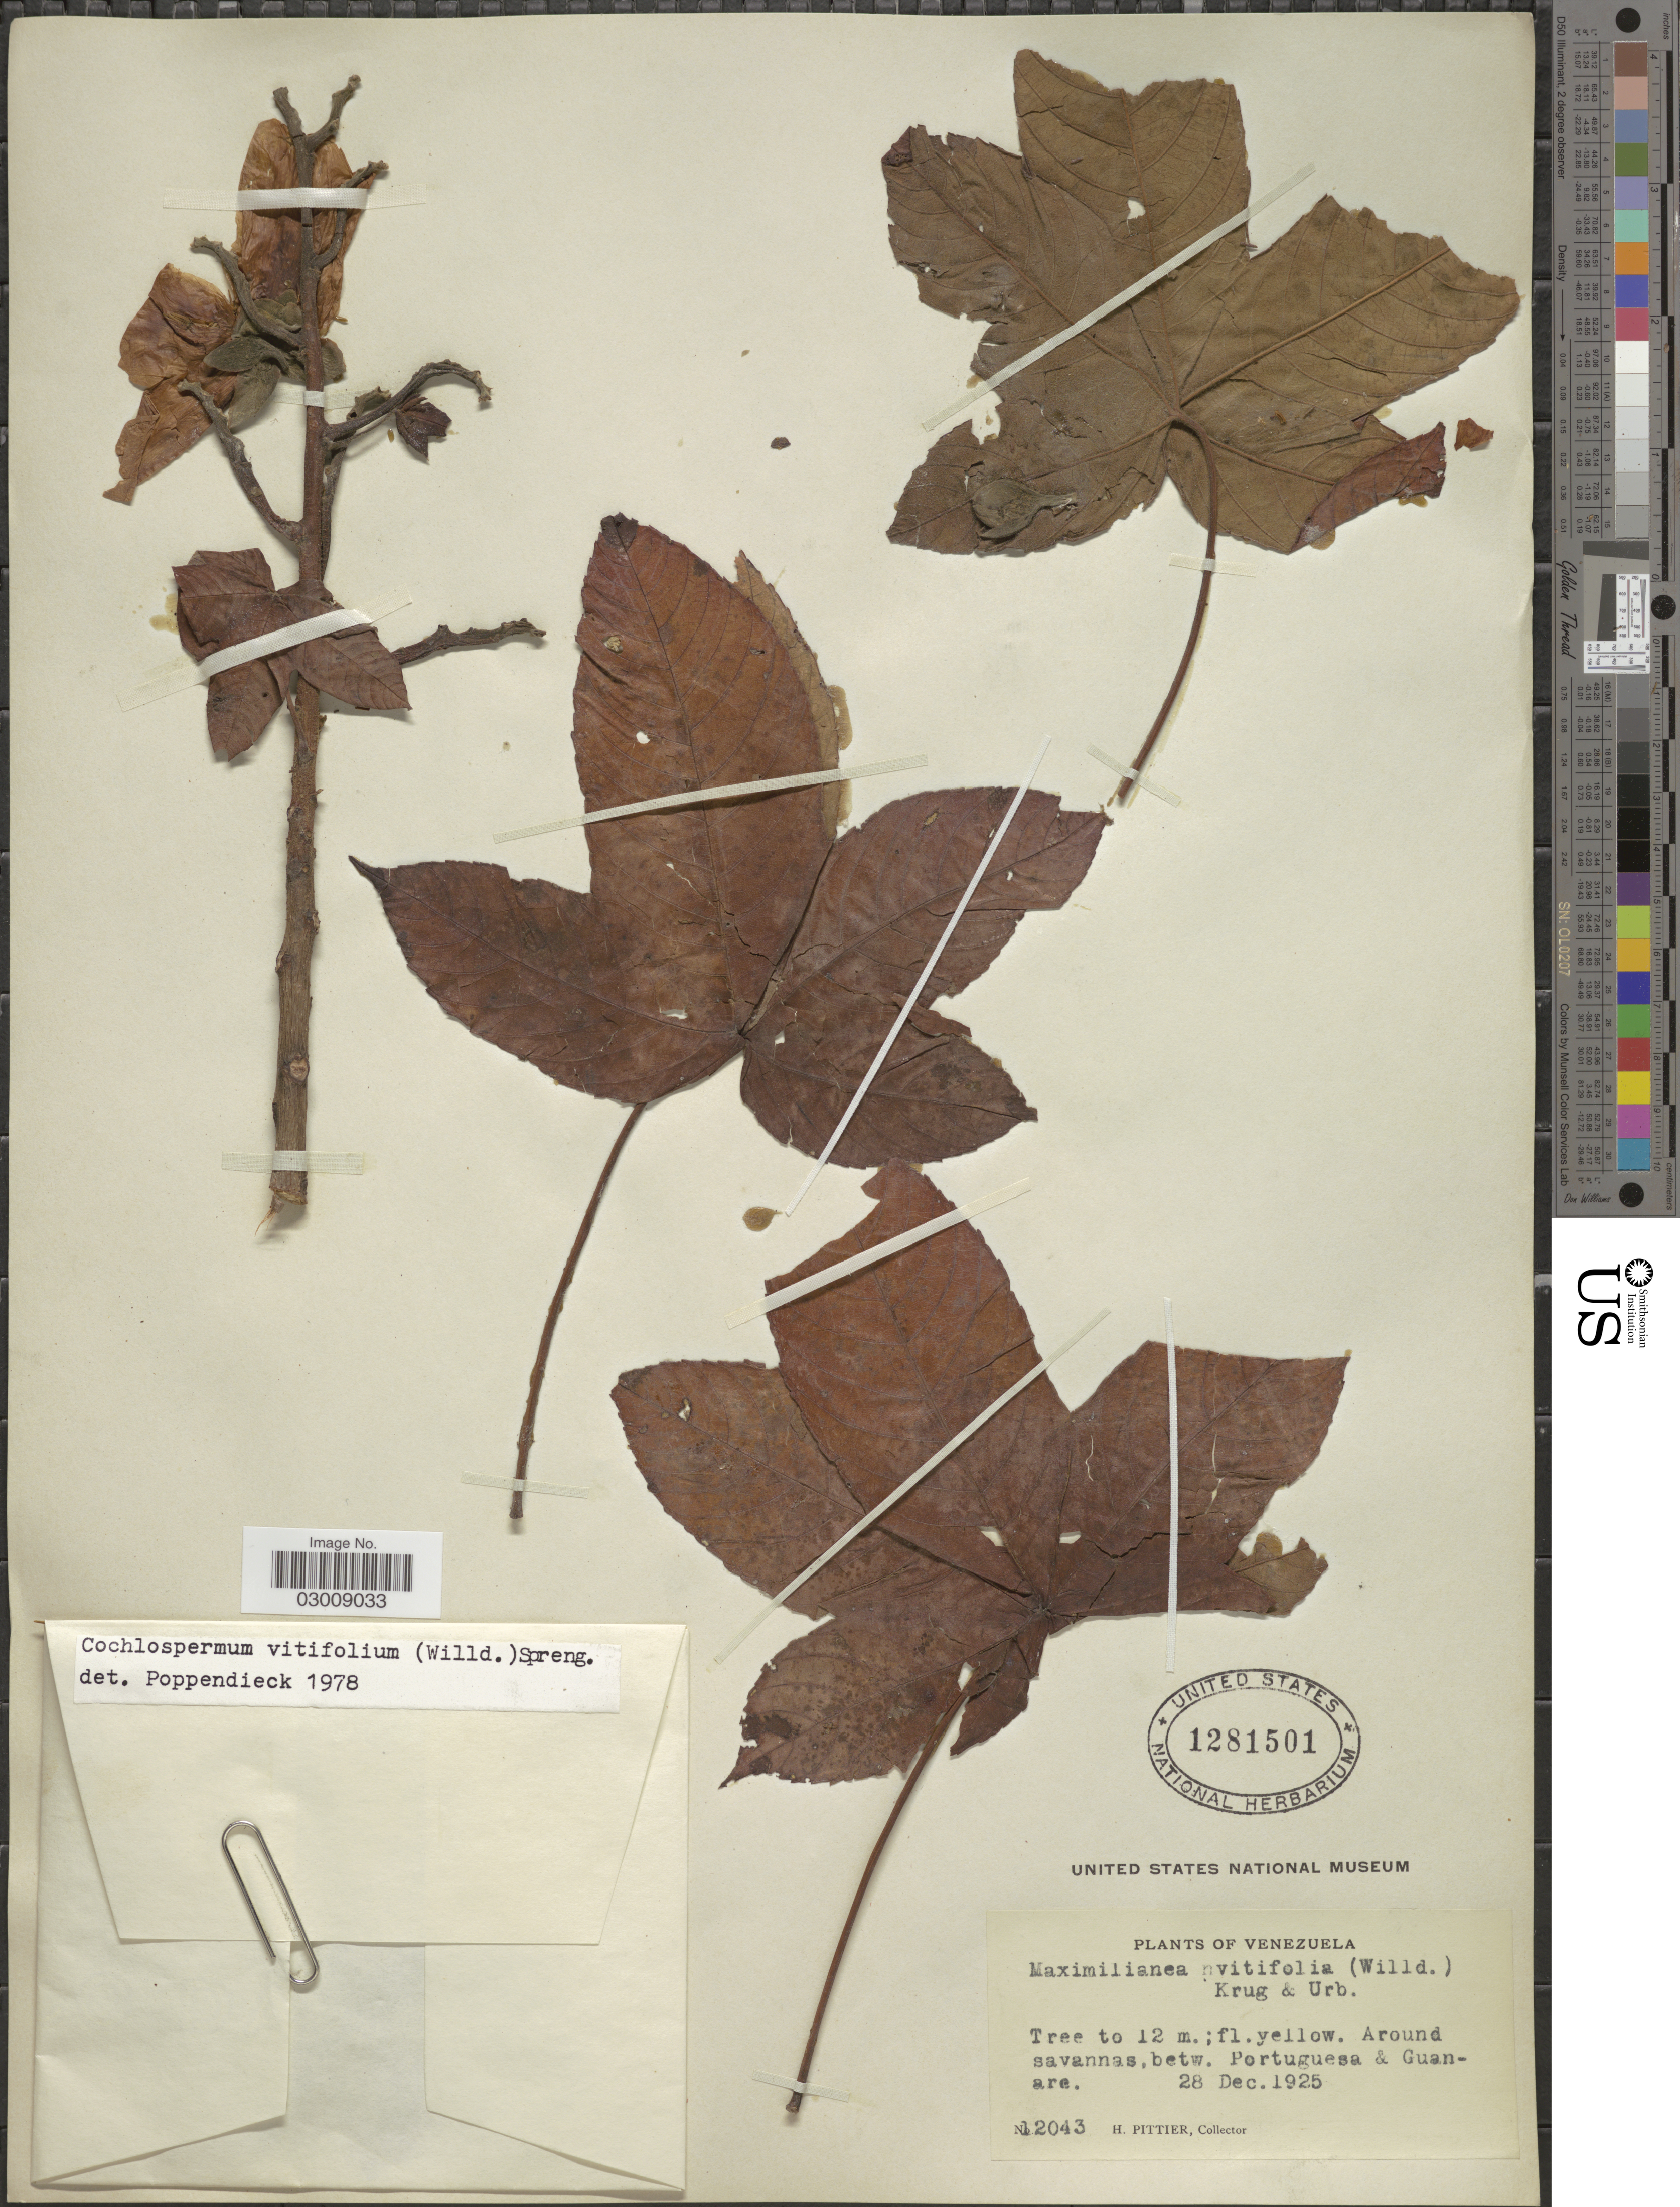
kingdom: Plantae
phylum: Tracheophyta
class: Magnoliopsida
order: Malvales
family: Cochlospermaceae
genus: Cochlospermum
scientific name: Cochlospermum vitifolium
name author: (Willd.) Spreng.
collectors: H. F. Pittier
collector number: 12043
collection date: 1925-12-28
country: Venezuela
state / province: Portuguesa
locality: Around savannas, betw. Portuguesa & Guanare.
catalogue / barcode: US 1281501